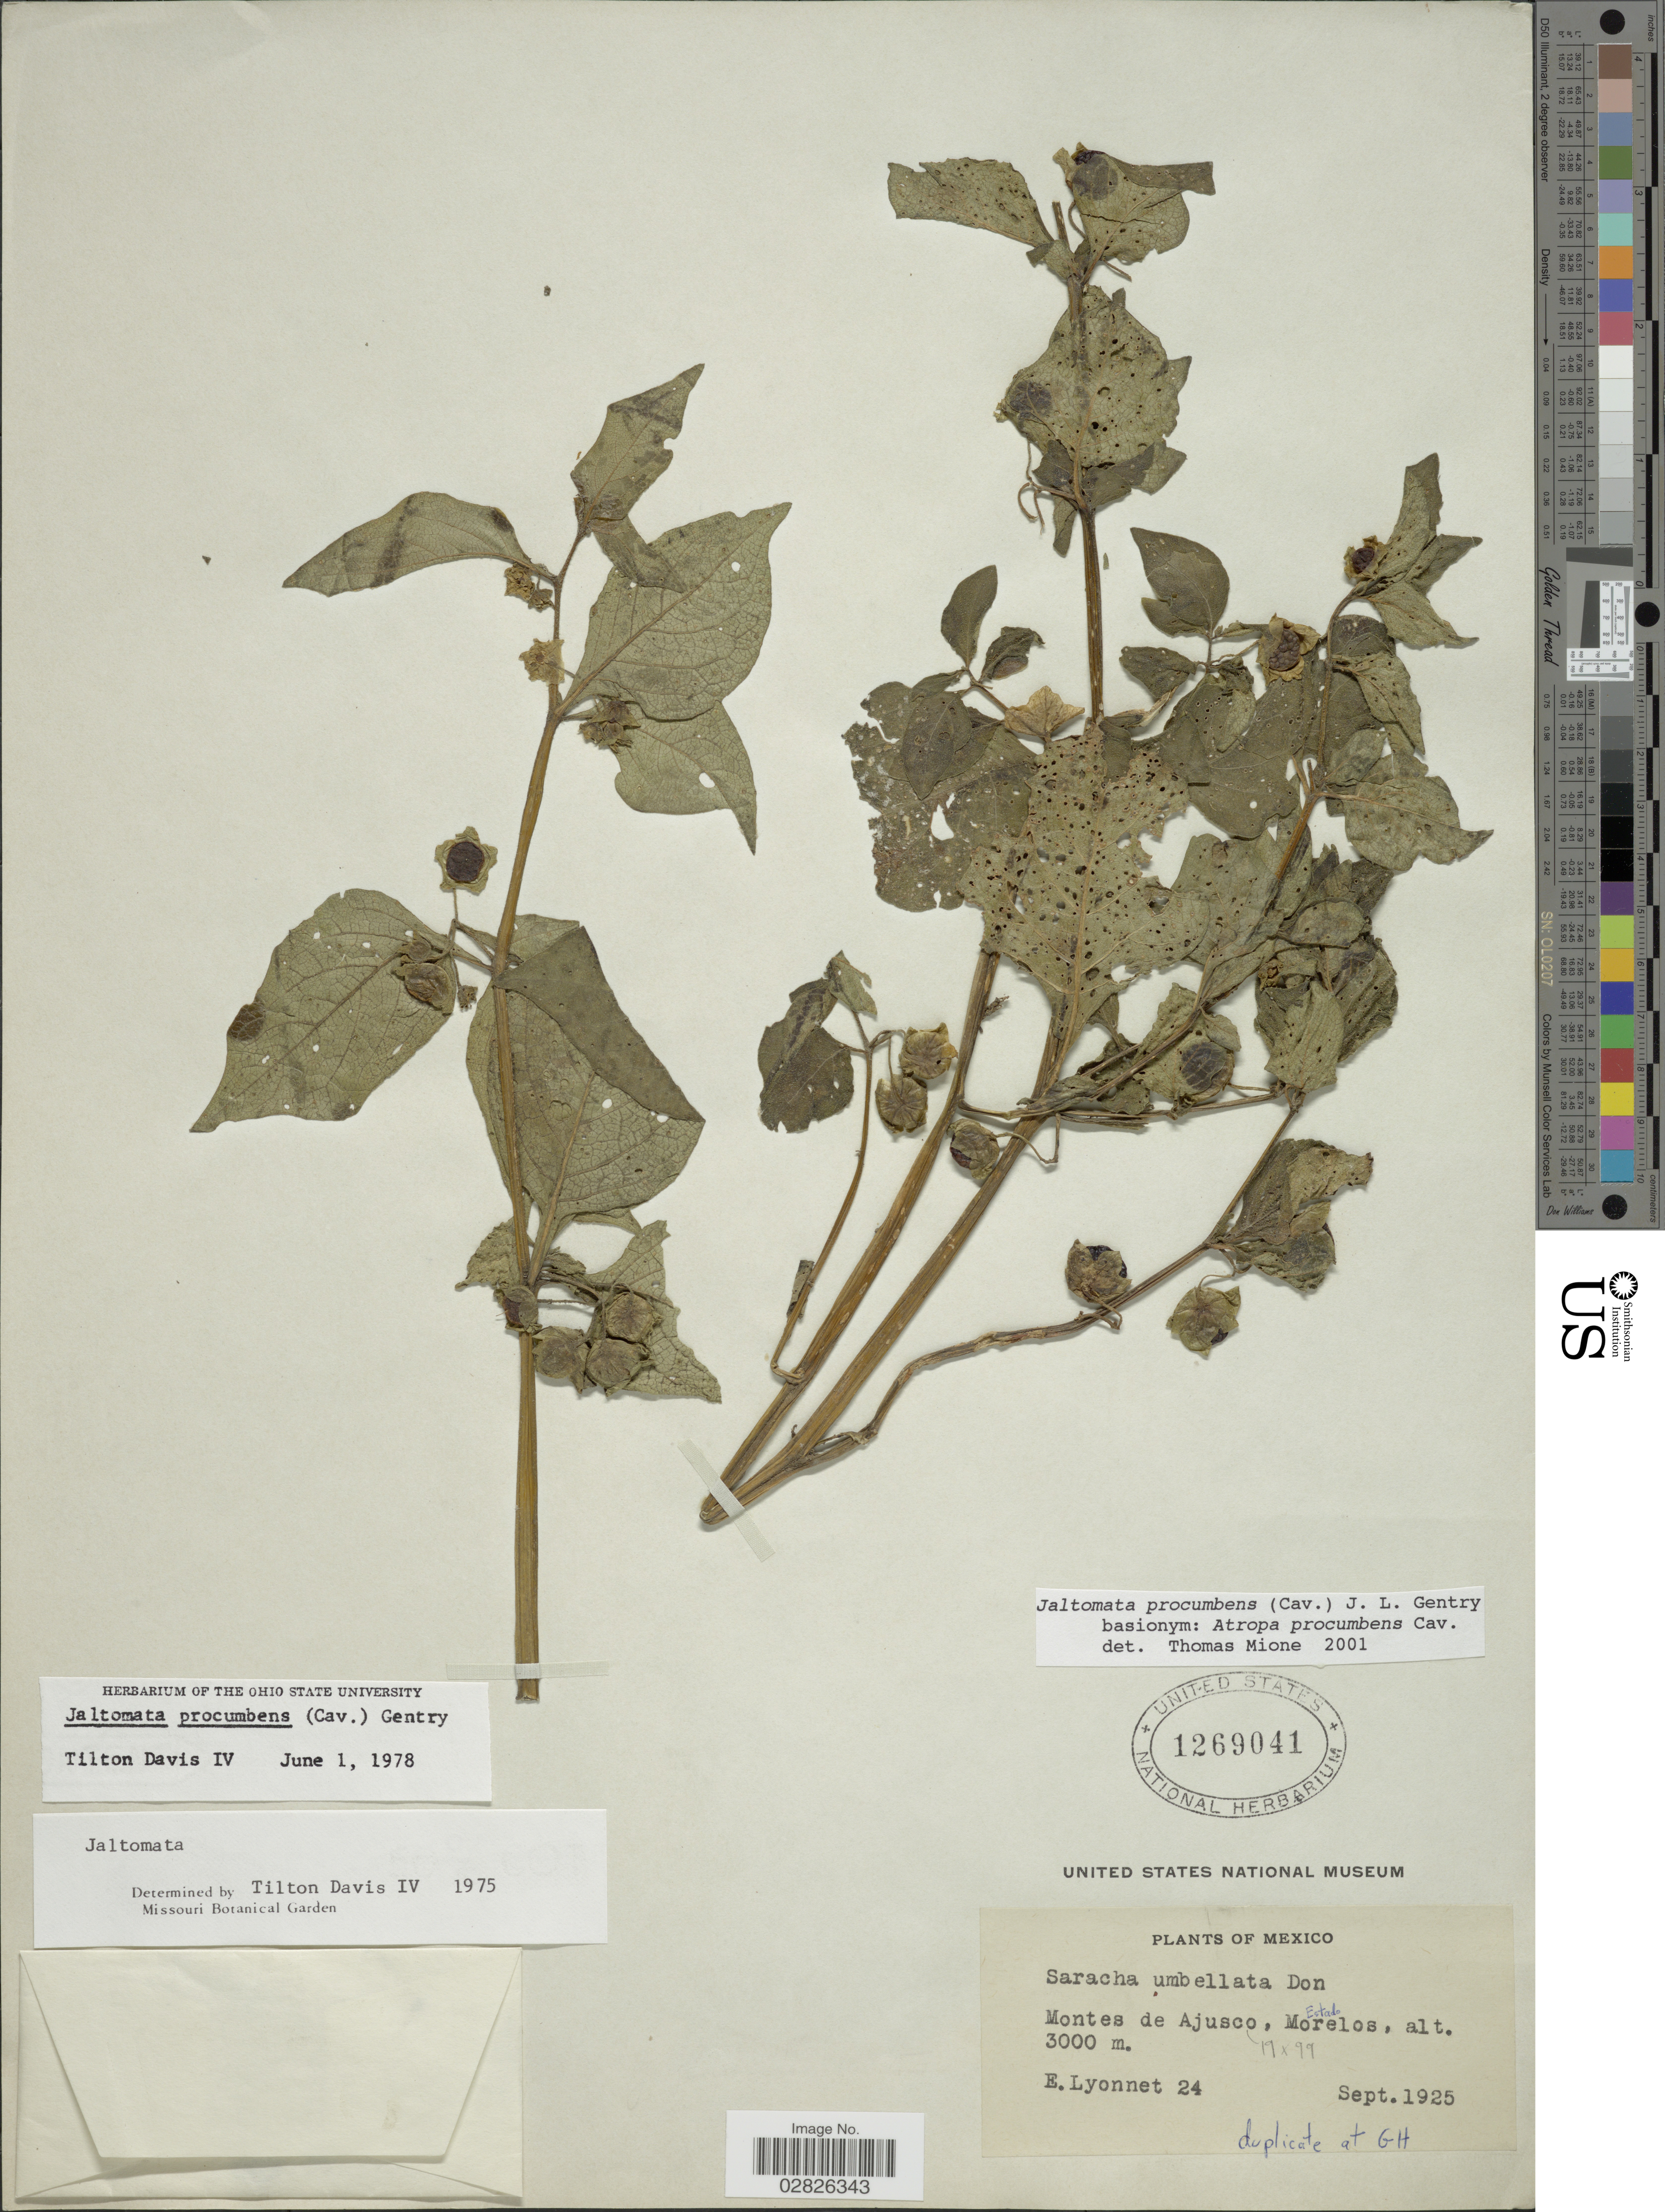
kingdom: Plantae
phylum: Tracheophyta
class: Magnoliopsida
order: Solanales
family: Solanaceae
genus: Jaltomata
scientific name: Jaltomata procumbens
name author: (Cav.) J.L. Gentry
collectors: E. Lyonnet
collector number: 24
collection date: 1925-09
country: Mexico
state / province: Morelos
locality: Montes de Ajusco, Estado Morelos.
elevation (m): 3000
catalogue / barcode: US 1269041